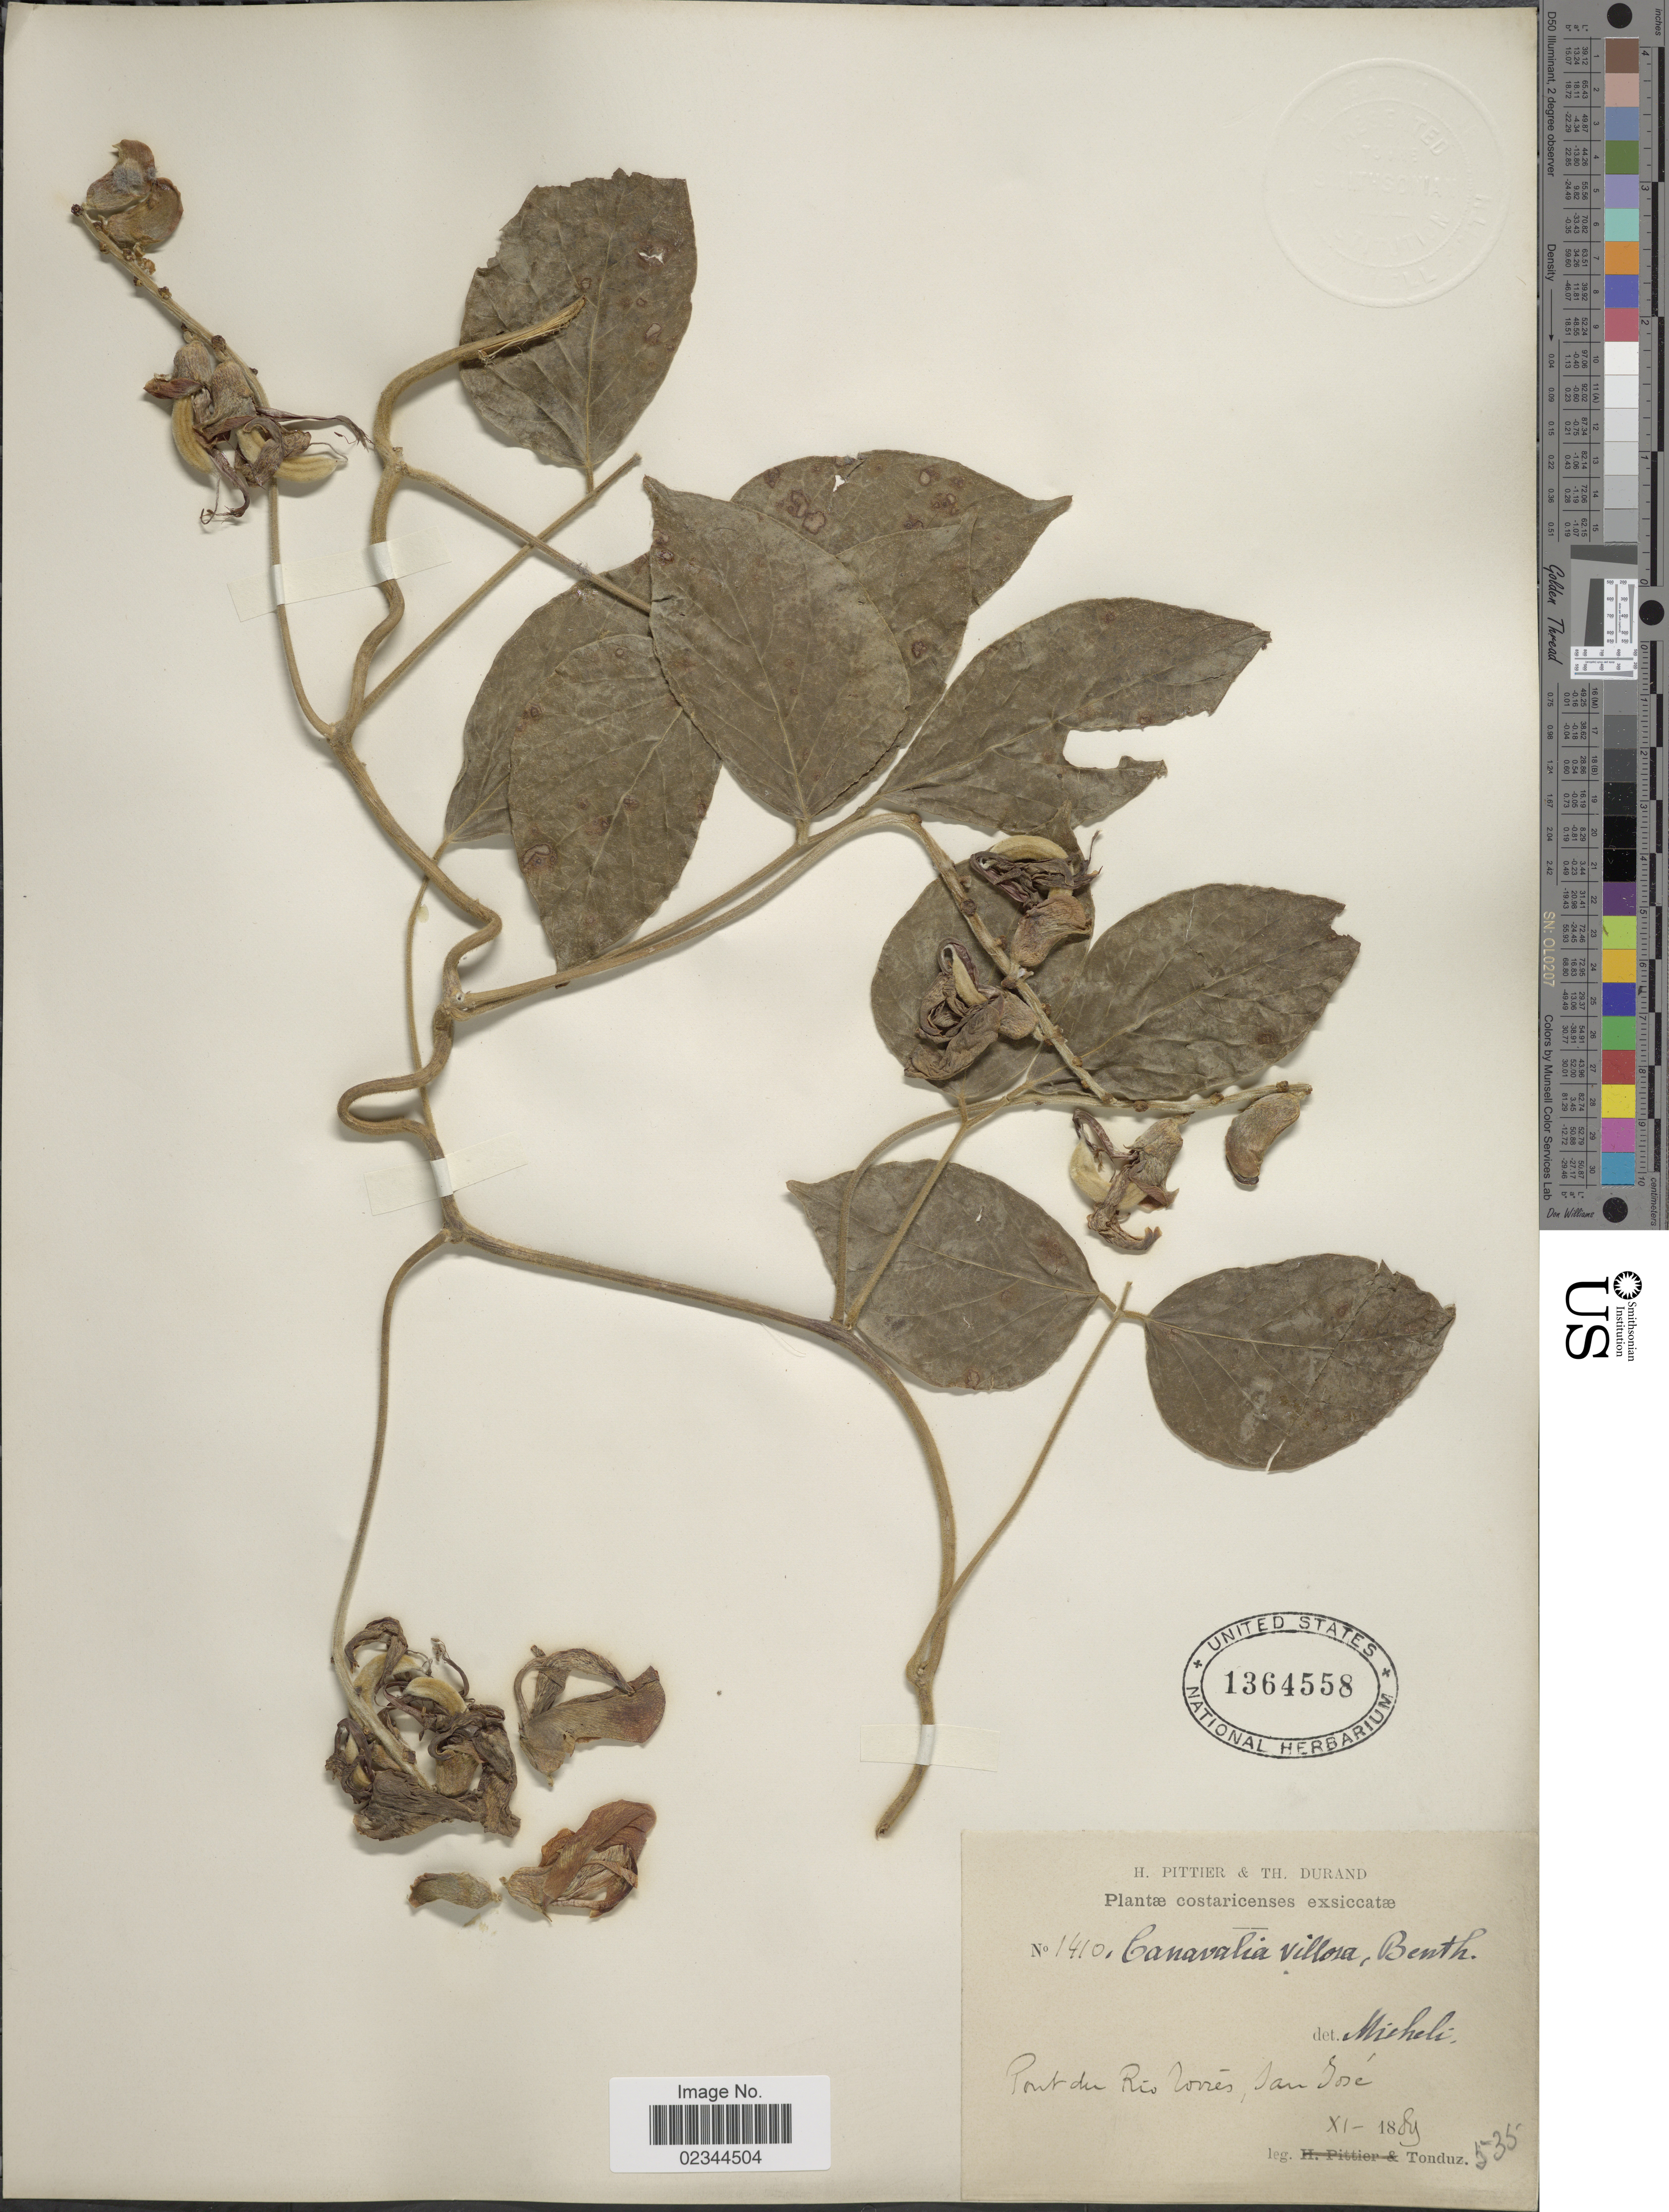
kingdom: Plantae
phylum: Tracheophyta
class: Magnoliopsida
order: Fabales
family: Fabaceae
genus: Canavalia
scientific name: Canavalia villosa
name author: Benth.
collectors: A. Tonduz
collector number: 1410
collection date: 1889-11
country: Costa Rica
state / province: San José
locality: Port du Rio Torres, San Jose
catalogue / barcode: US 1364558